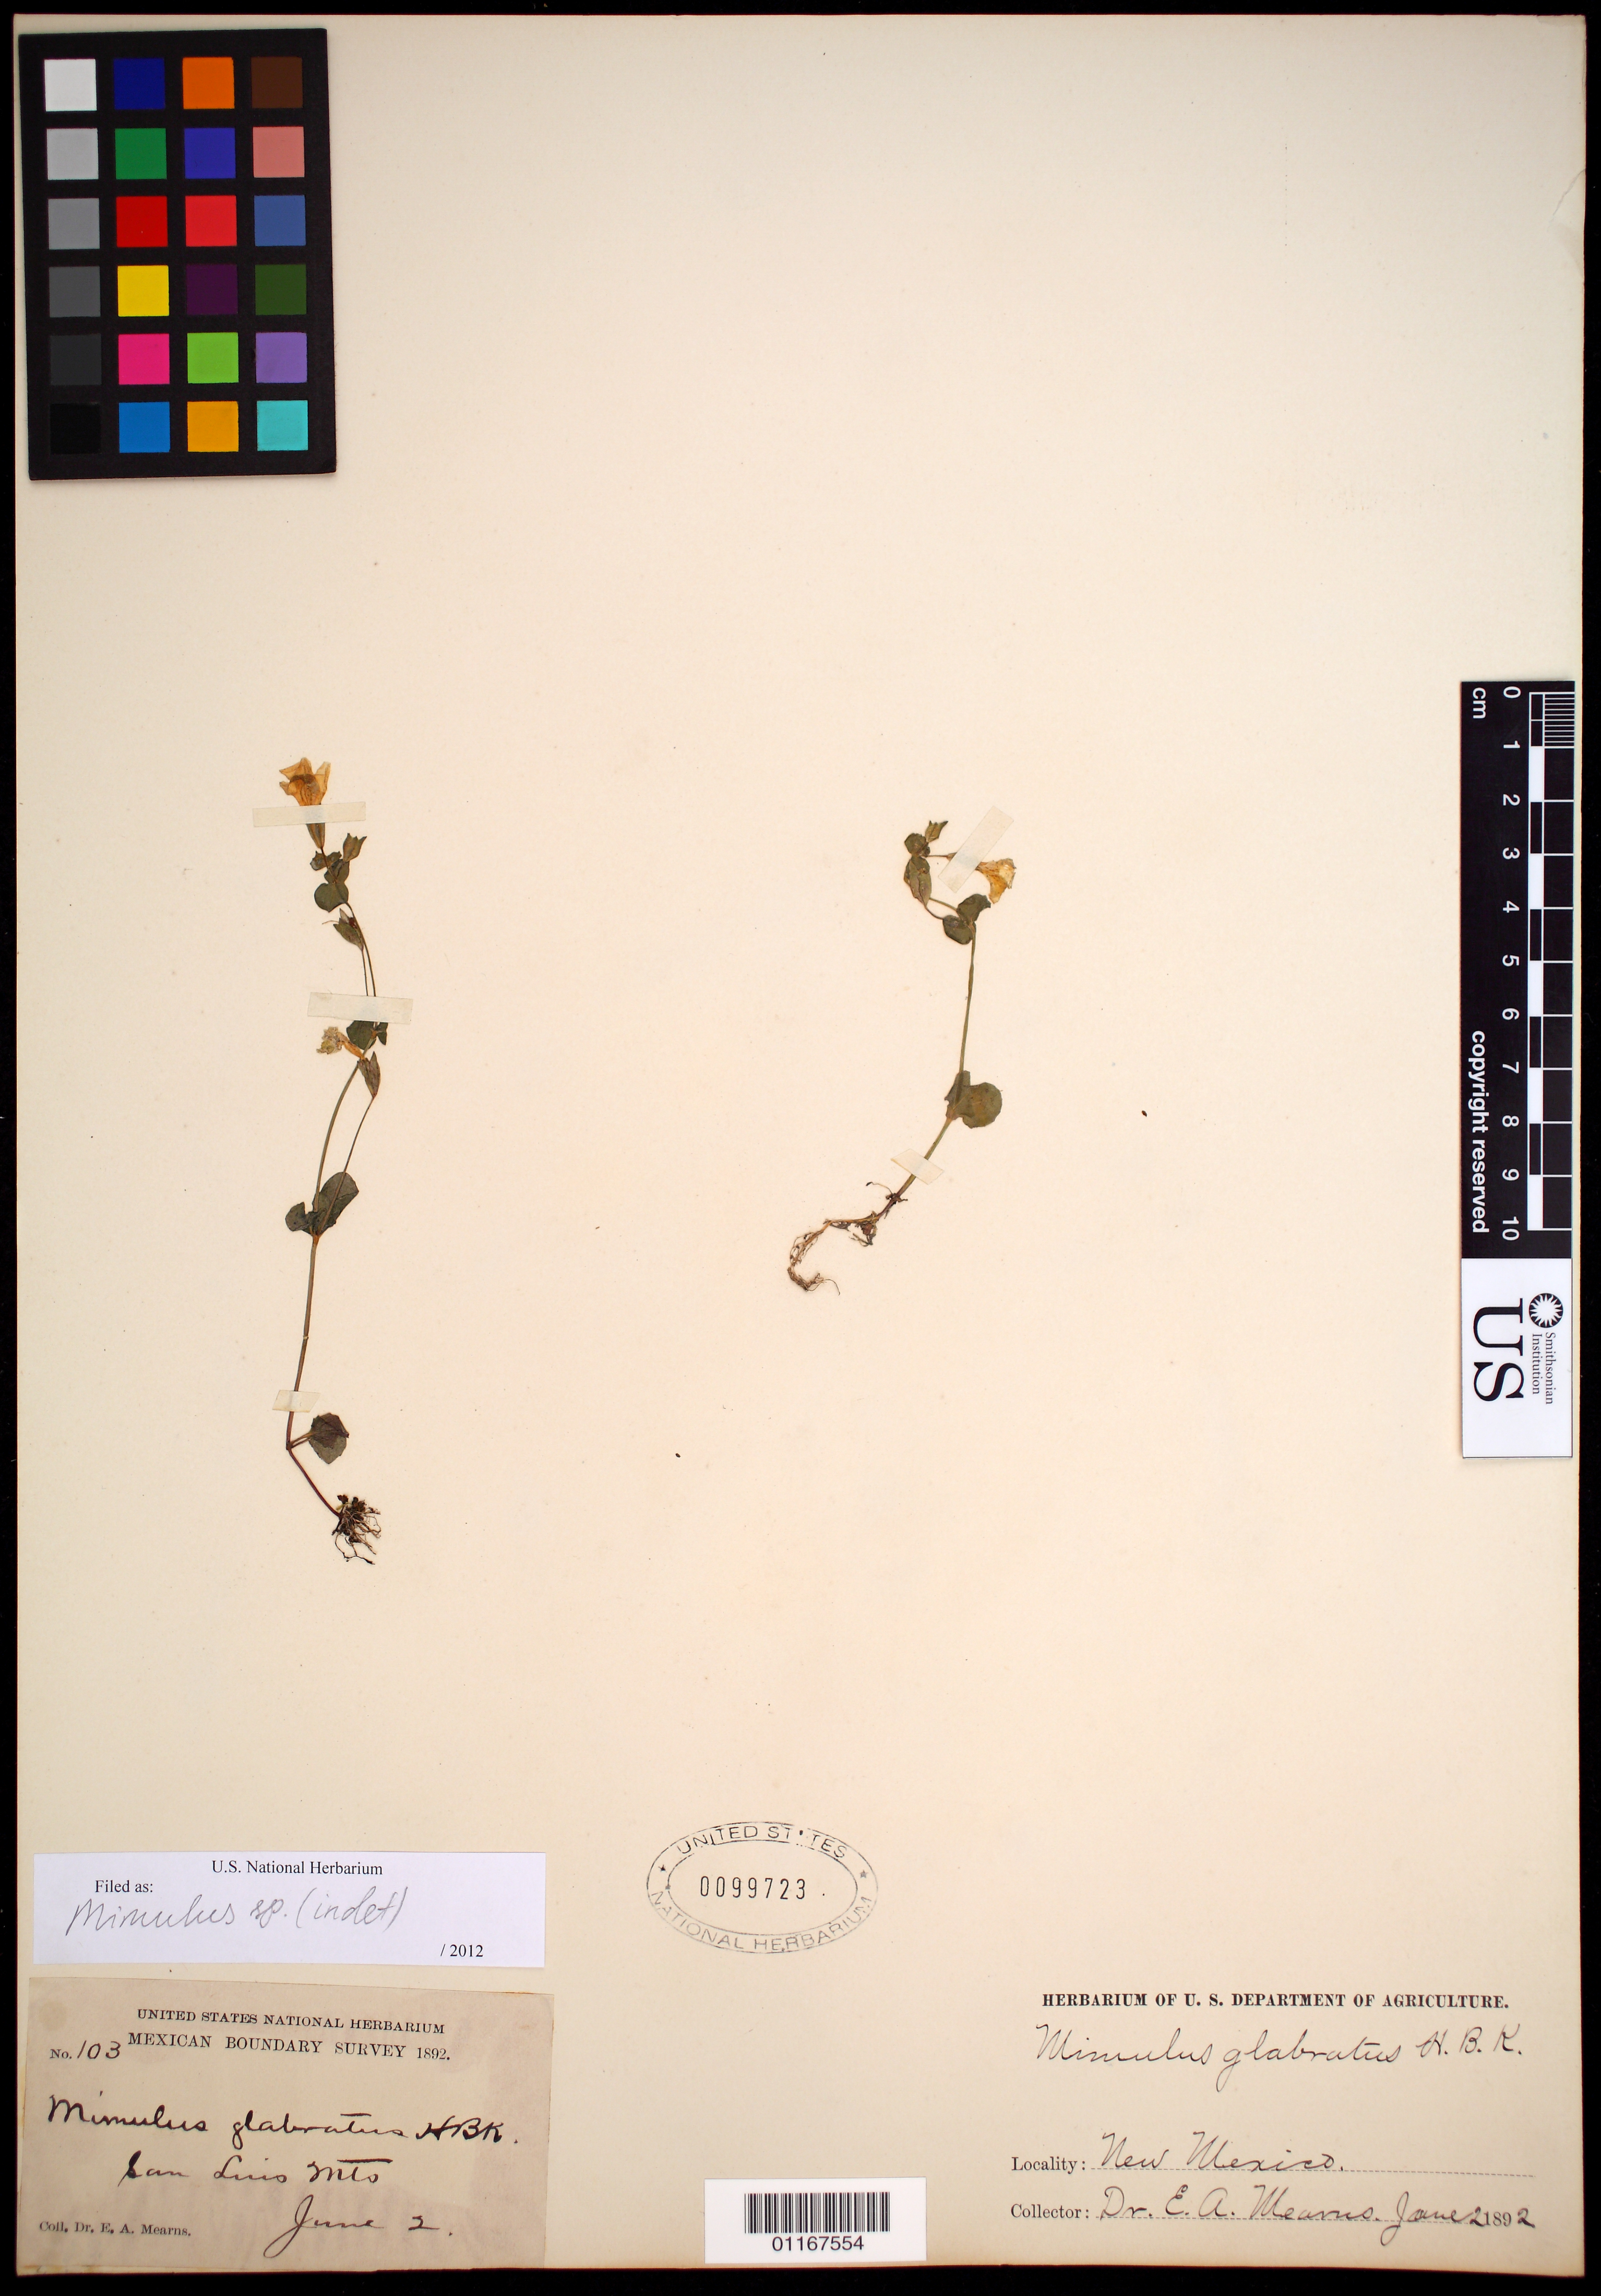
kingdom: Plantae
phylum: Tracheophyta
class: Magnoliopsida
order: Lamiales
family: Phrymaceae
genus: Mimulus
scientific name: Mimulus sp.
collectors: E. A. Mearns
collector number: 103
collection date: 1892-06-02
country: United States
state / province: New Mexico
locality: San Luis Mountains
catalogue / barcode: US 99723